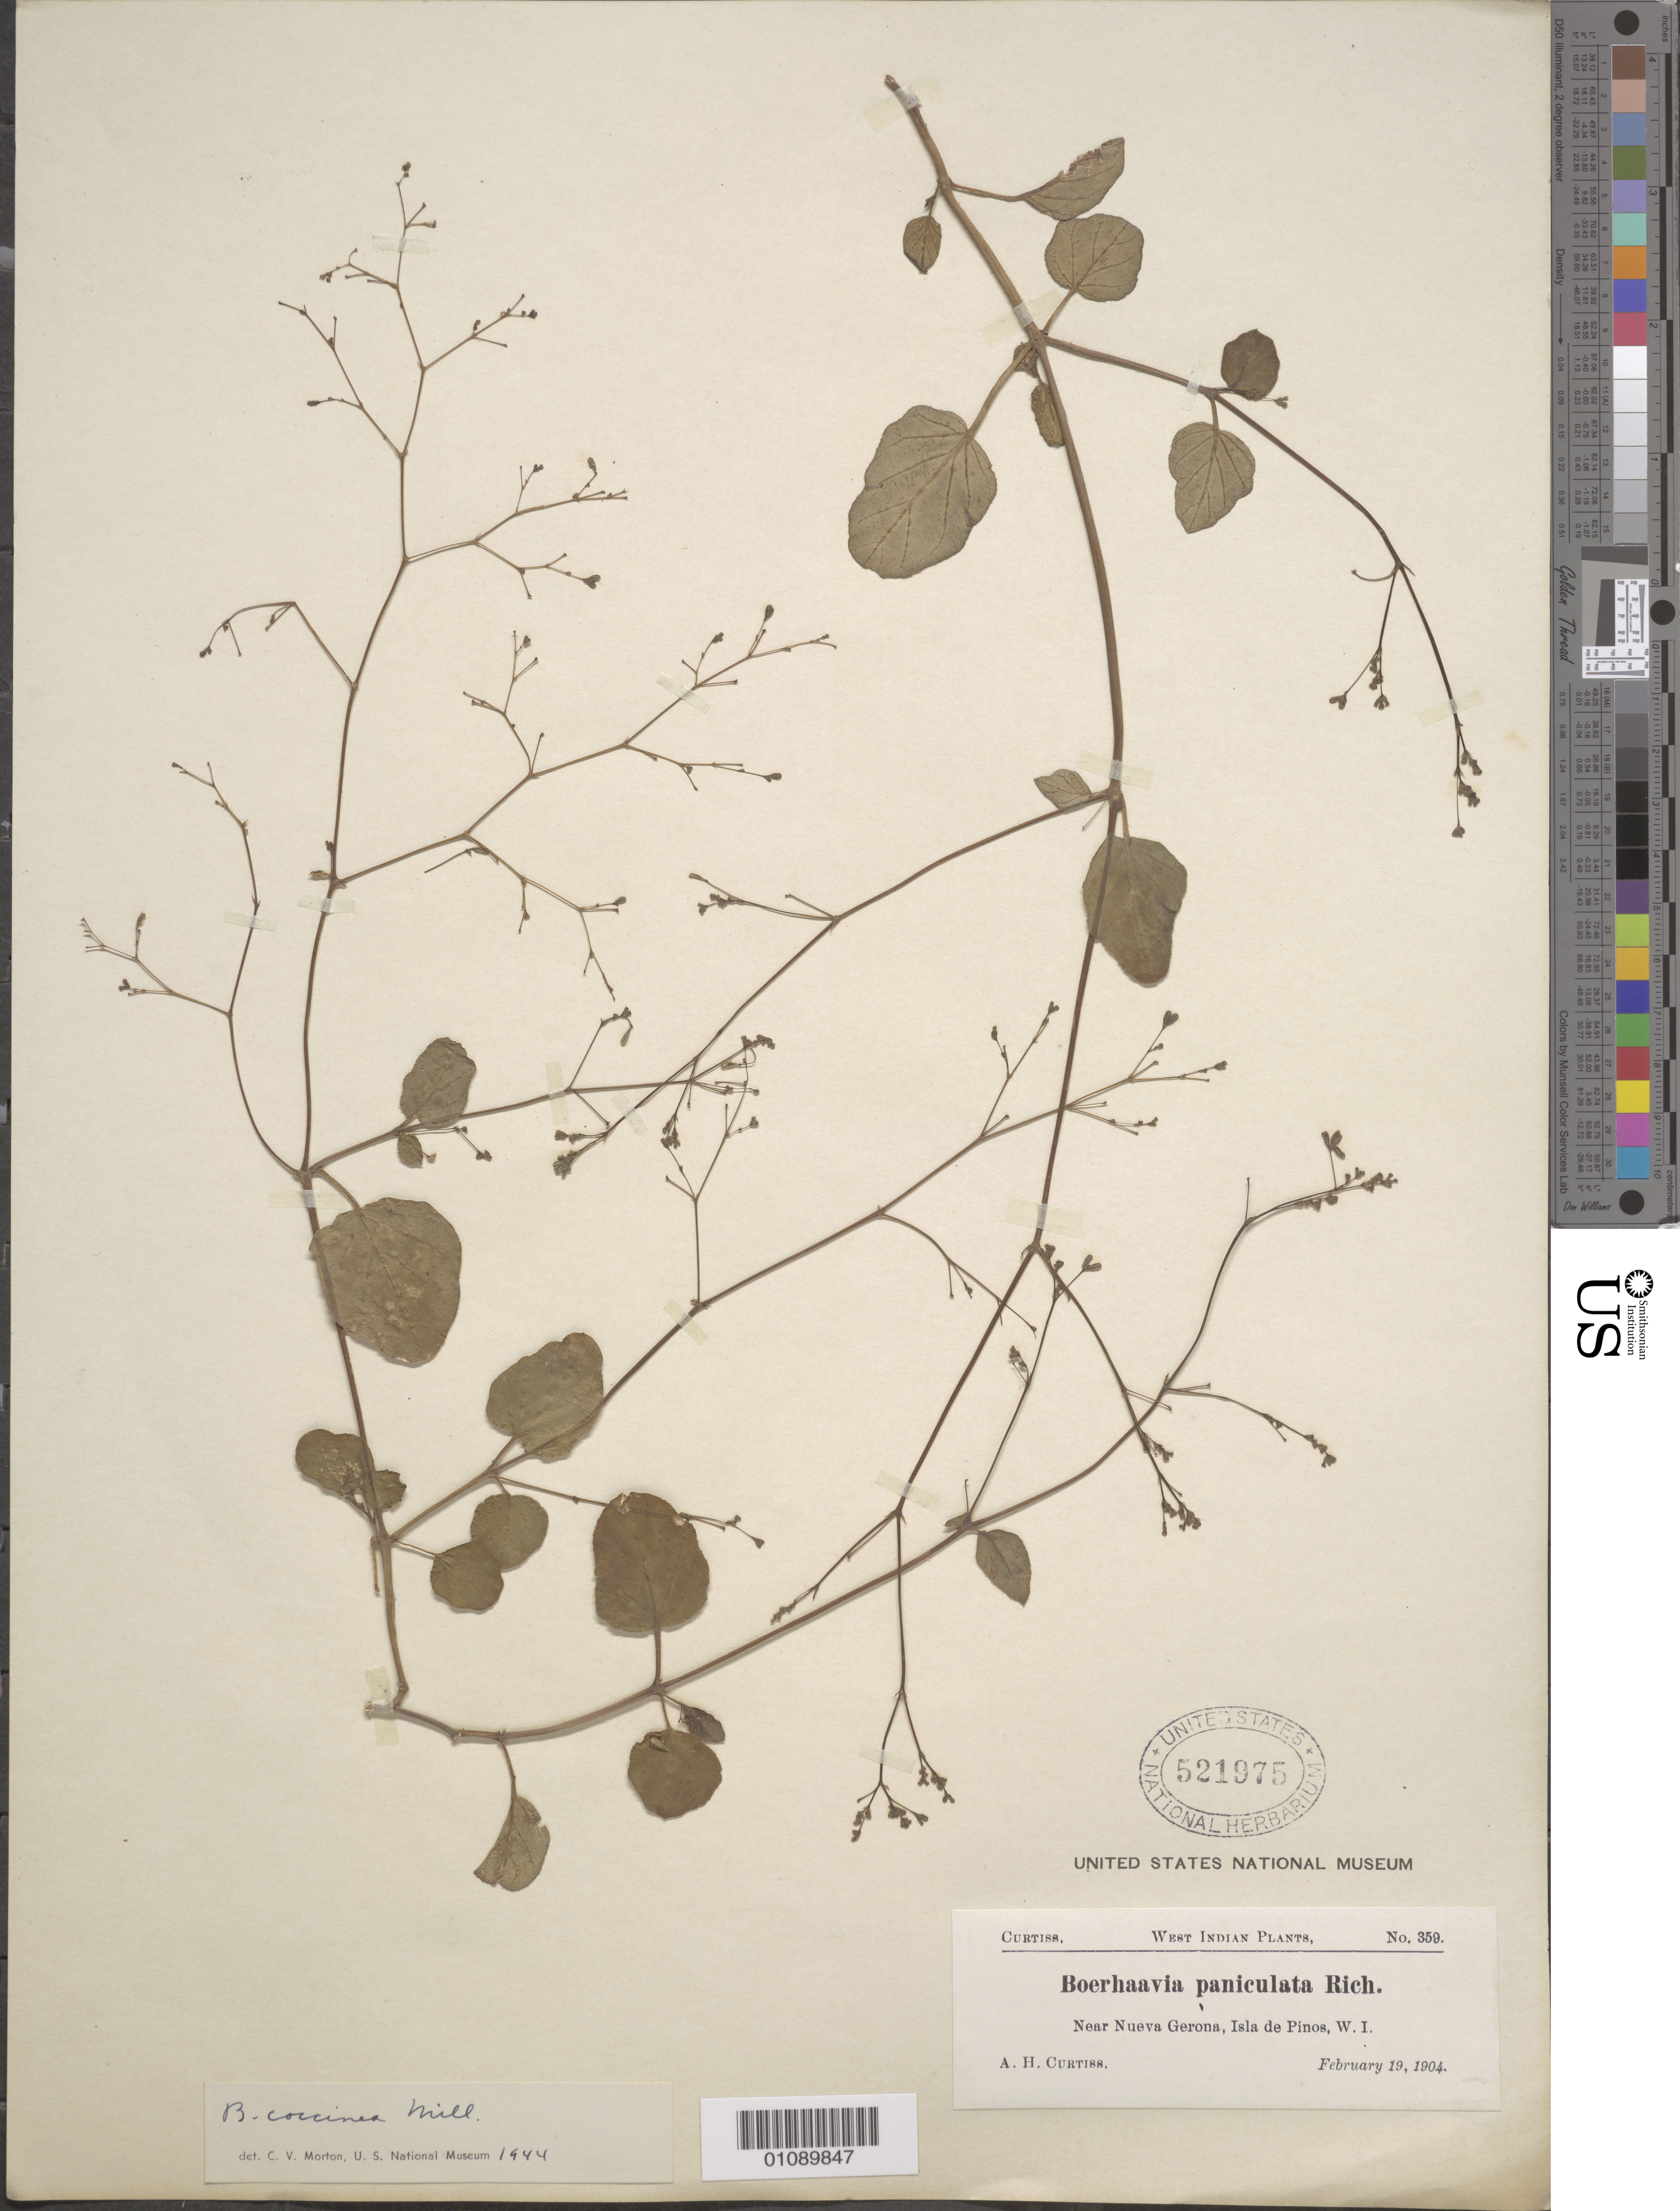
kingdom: Plantae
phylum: Tracheophyta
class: Magnoliopsida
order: Caryophyllales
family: Nyctaginaceae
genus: Boerhavia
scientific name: Boerhavia coccinea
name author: Mill.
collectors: A. H. Curtiss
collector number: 359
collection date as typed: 19 Feb 1904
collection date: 1904-02-19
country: Cuba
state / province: Isla de La Juventud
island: Isla de la Juventud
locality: Isla de Pinos, near Nueva Gerona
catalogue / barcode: US 521975